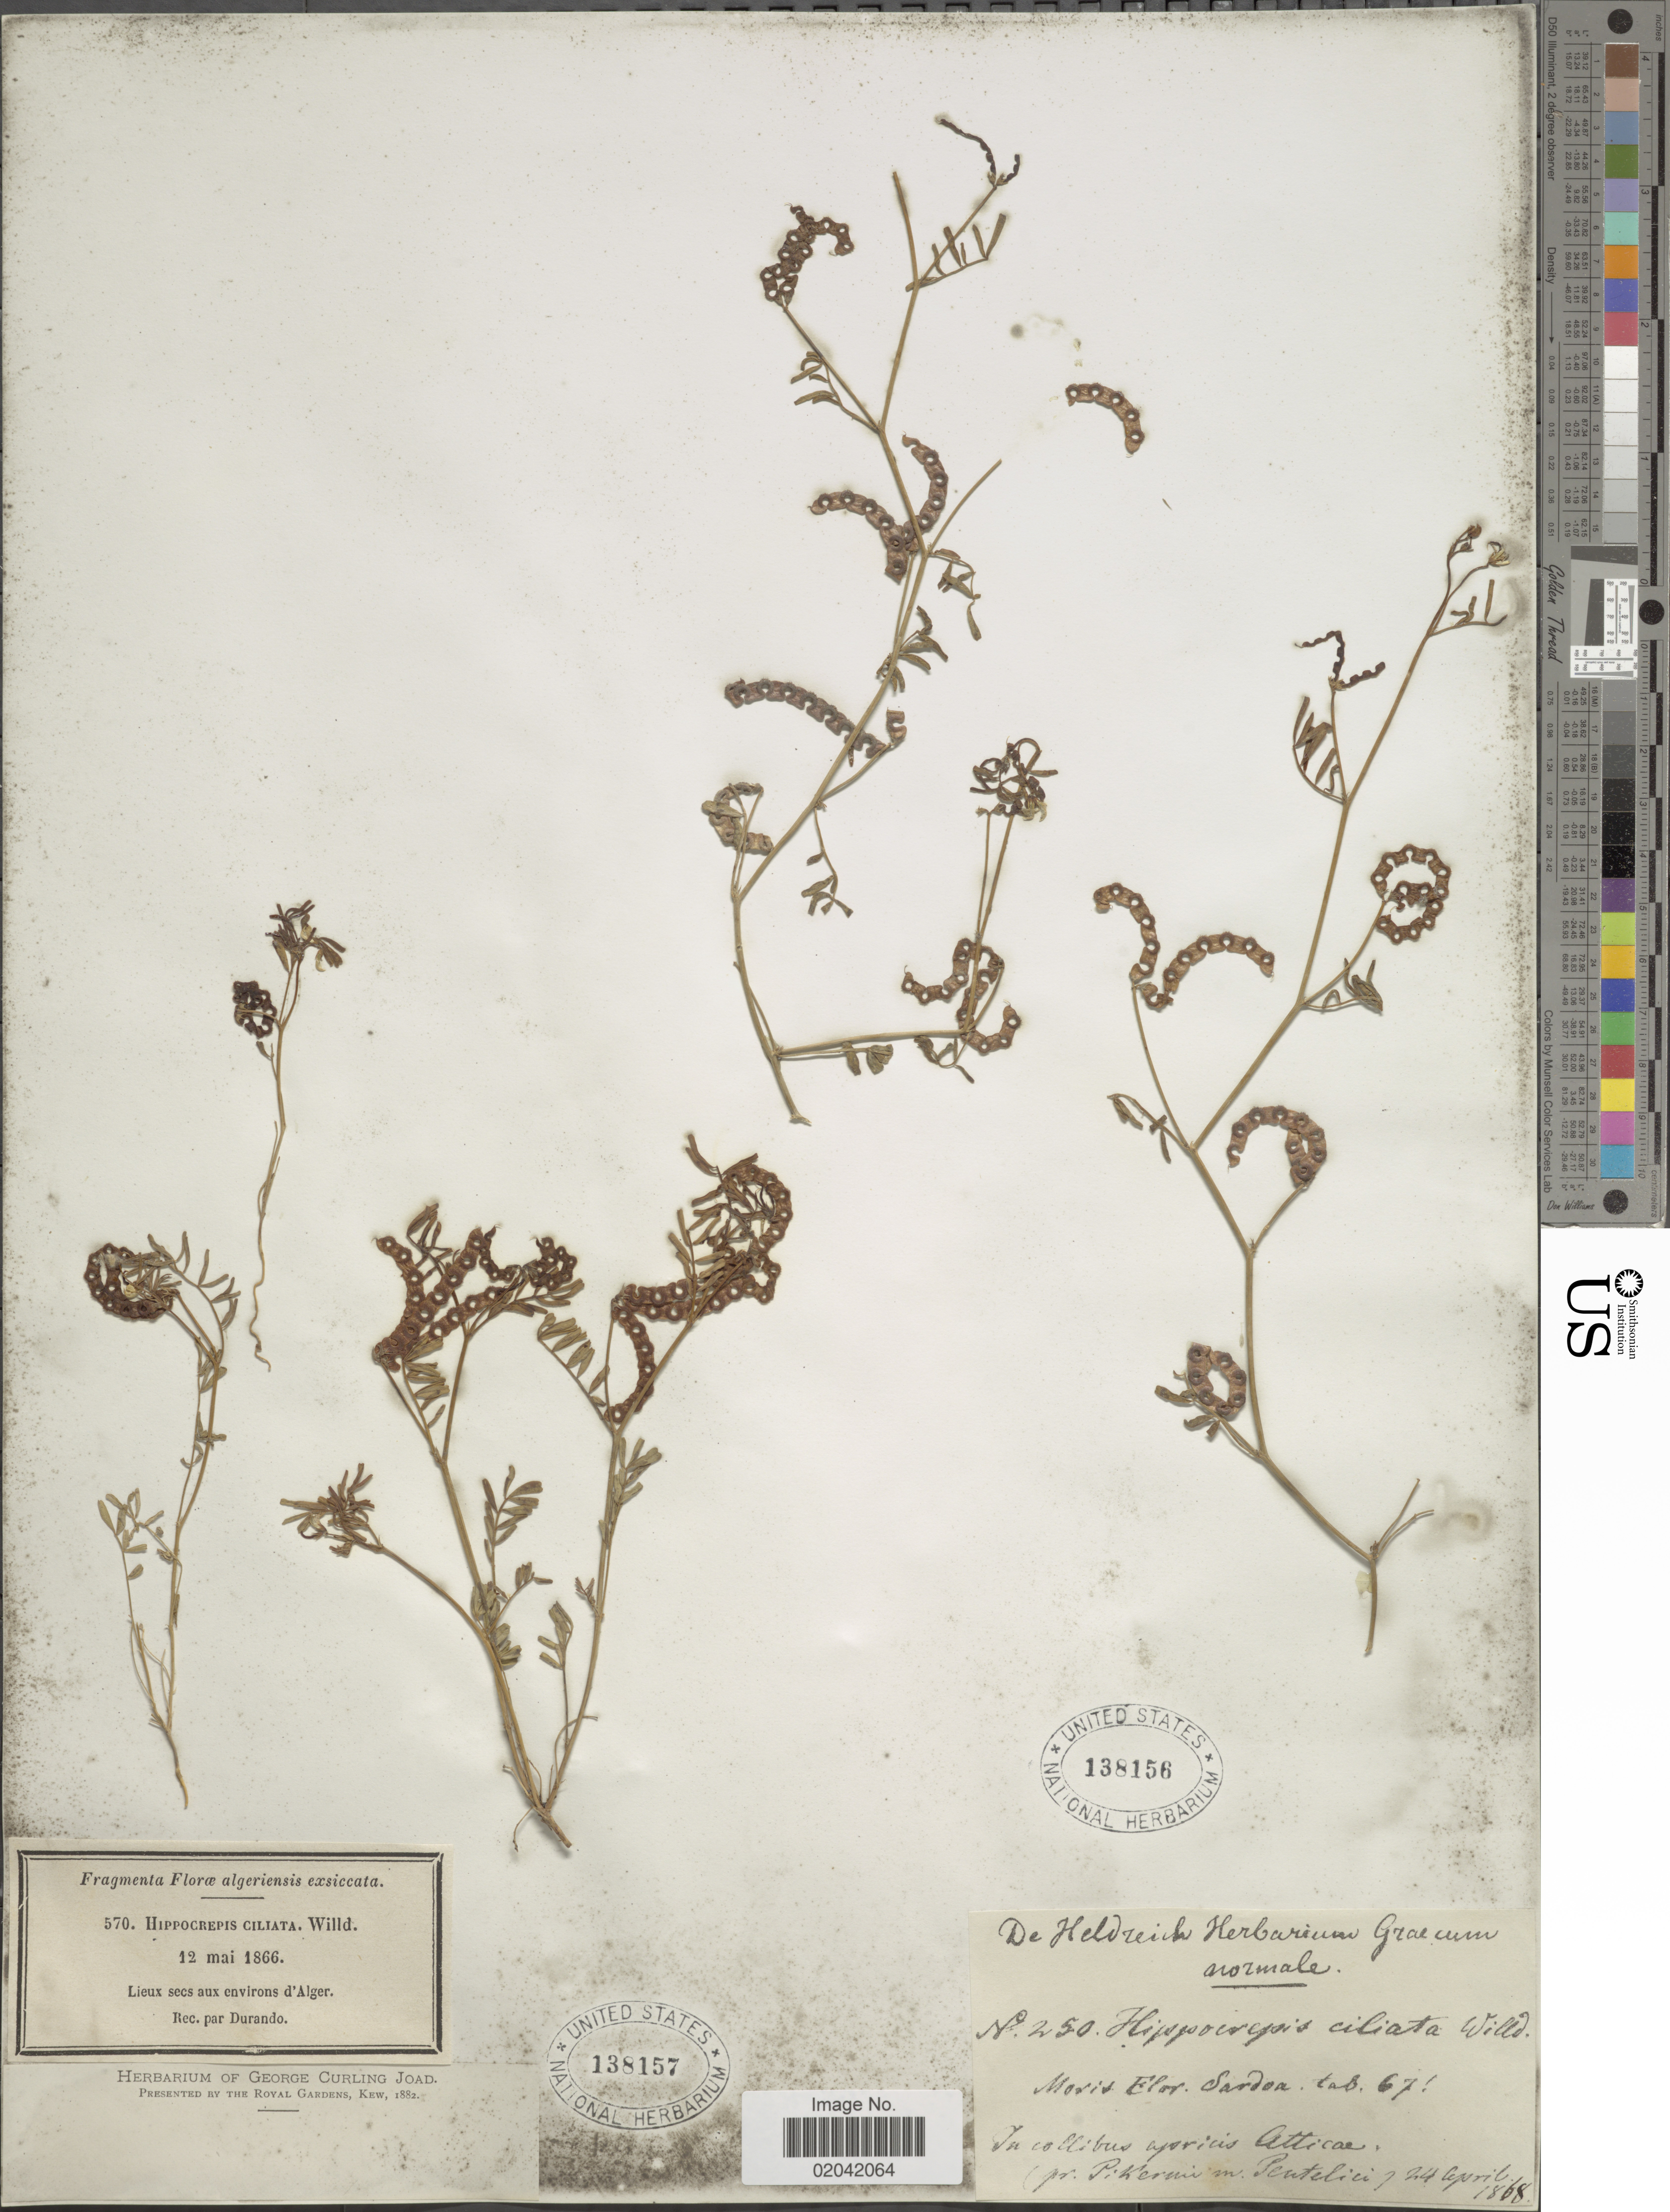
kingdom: Plantae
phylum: Tracheophyta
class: Magnoliopsida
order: Fabales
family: Fabaceae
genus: Hippocrepis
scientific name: Hippocrepis ciliata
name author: Willd.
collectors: Durando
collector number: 570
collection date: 1866-05-12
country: Algeria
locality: Lieux secs aux environs dÁlger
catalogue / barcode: US 138157-2